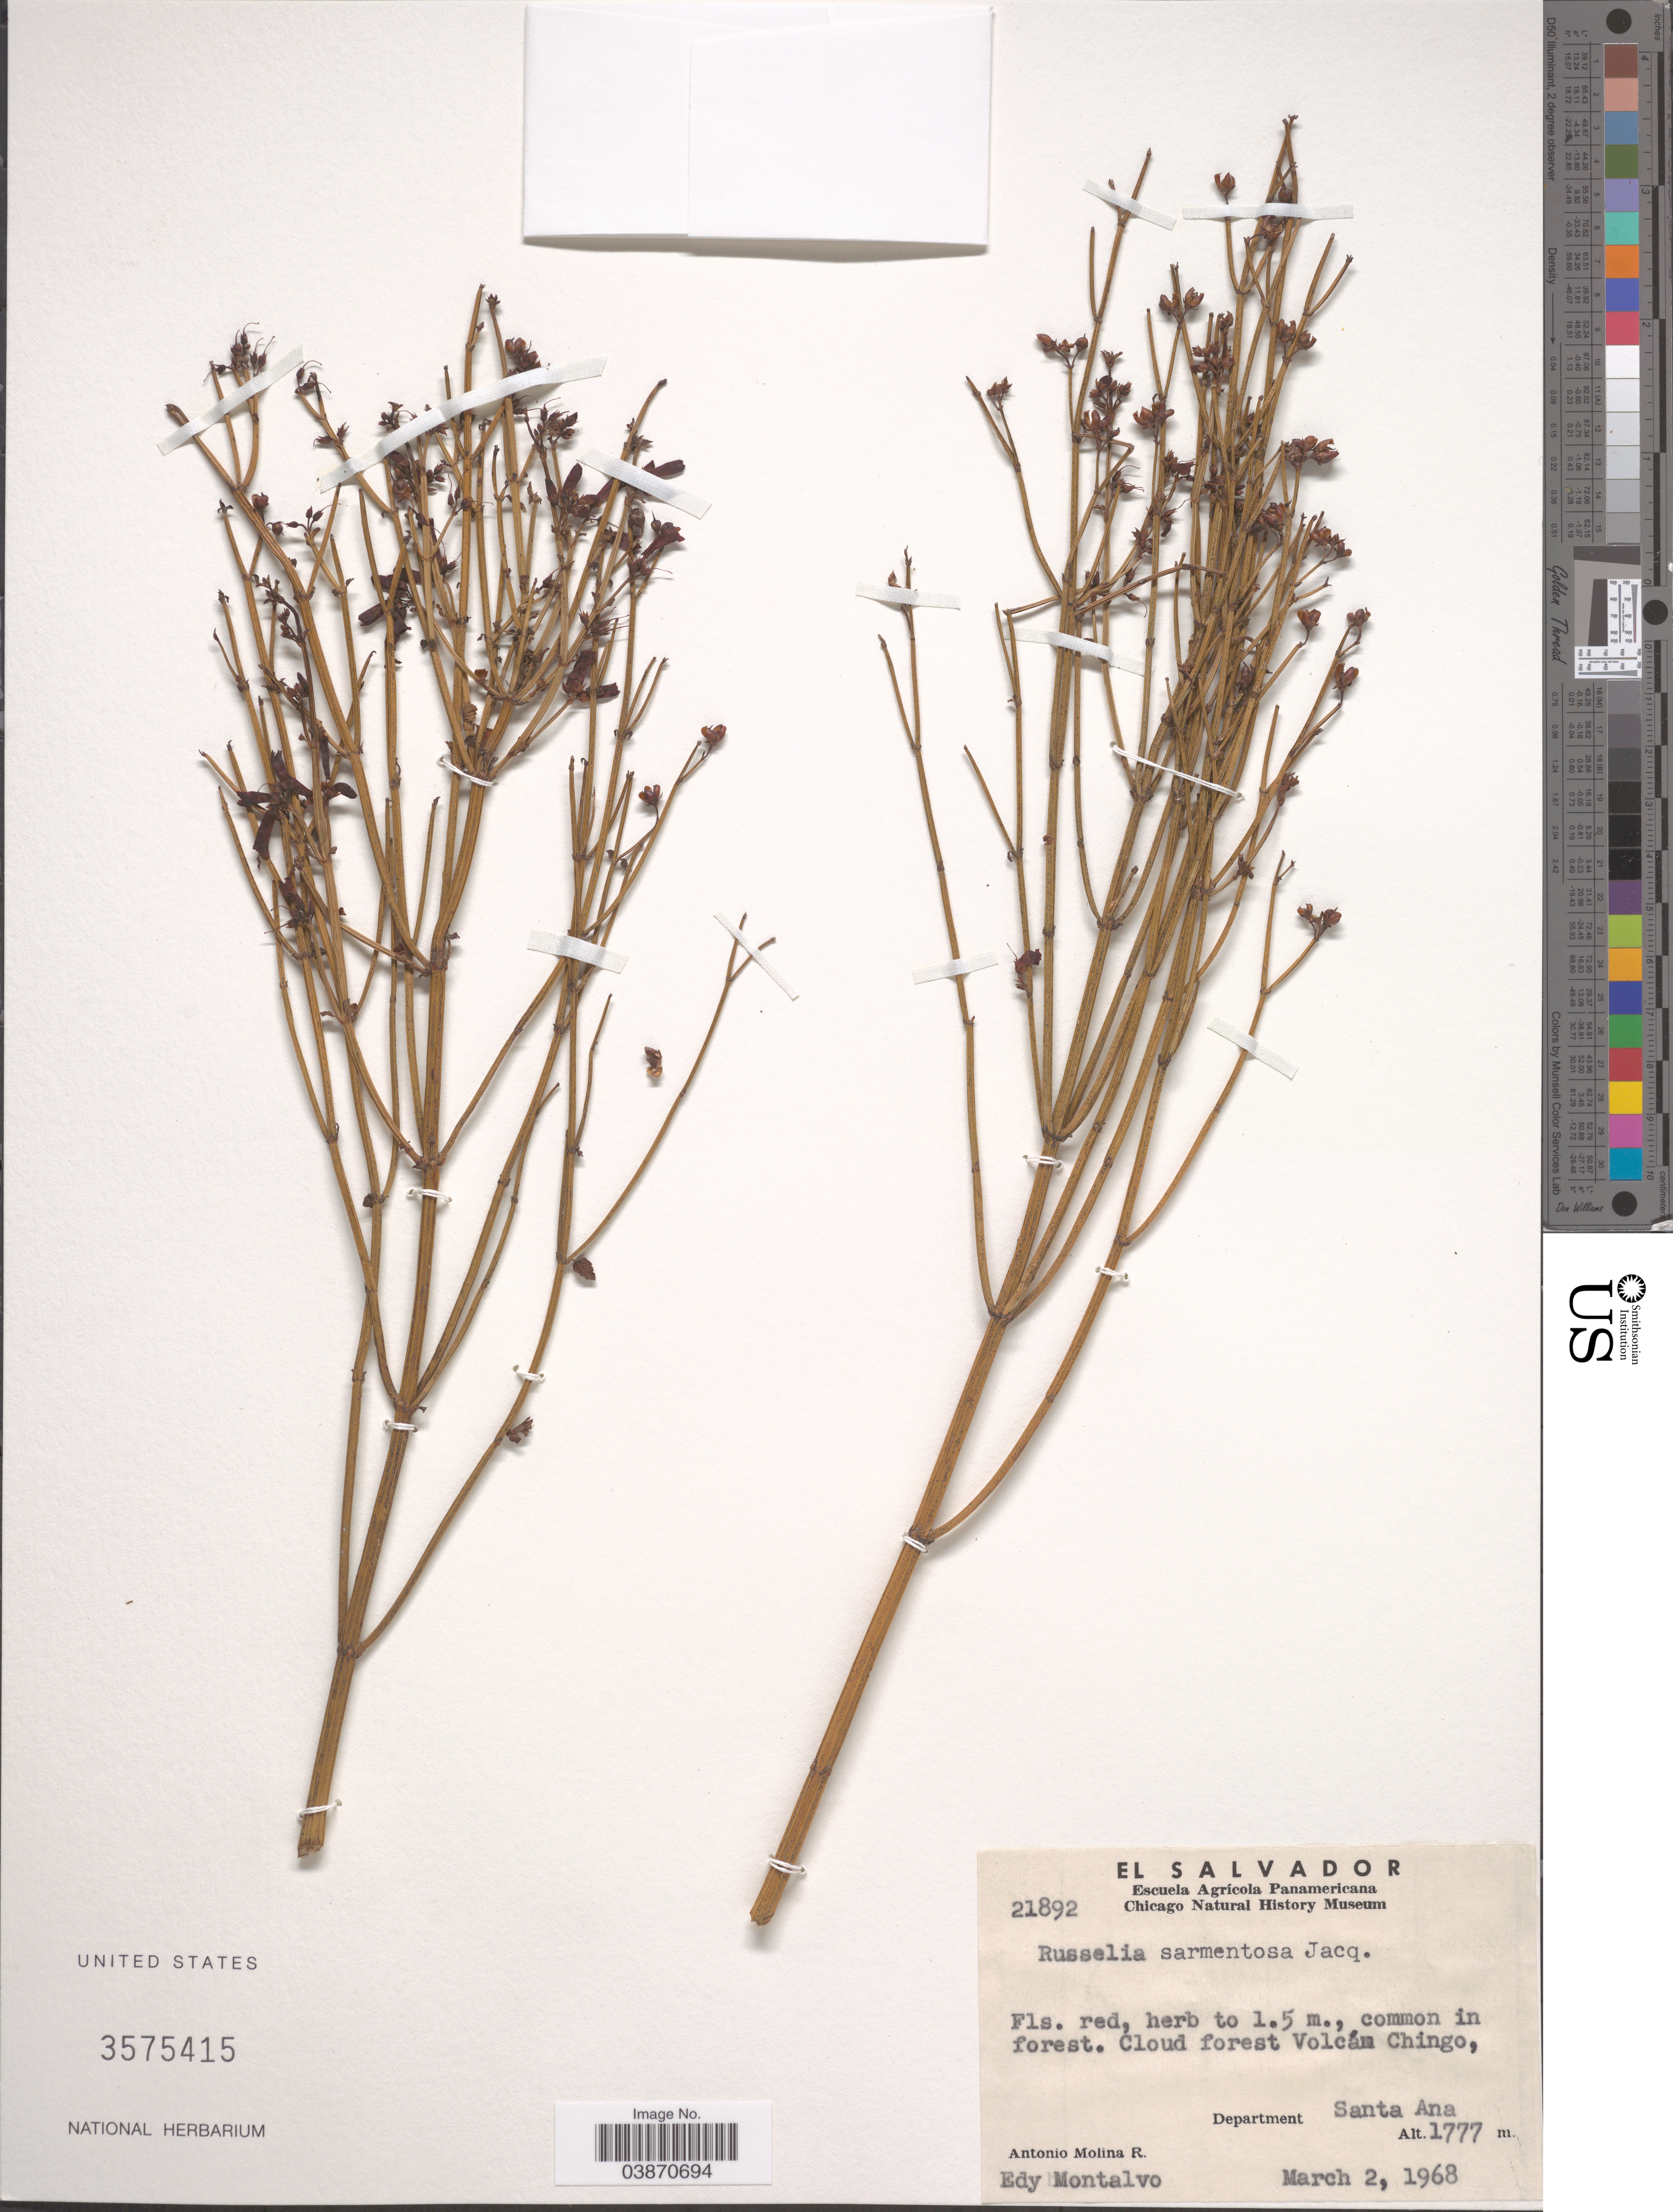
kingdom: Plantae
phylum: Tracheophyta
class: Magnoliopsida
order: Lamiales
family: Plantaginaceae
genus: Russelia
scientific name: Russelia sarmentosa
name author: Jacq.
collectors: A. Molina R. & E. A. Montalvo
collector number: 21892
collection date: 1968-03-02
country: El Salvador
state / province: Santa Ana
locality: Cloud forest Volcán Chingo, Department Santa Ana.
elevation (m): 1777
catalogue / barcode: US 3575415